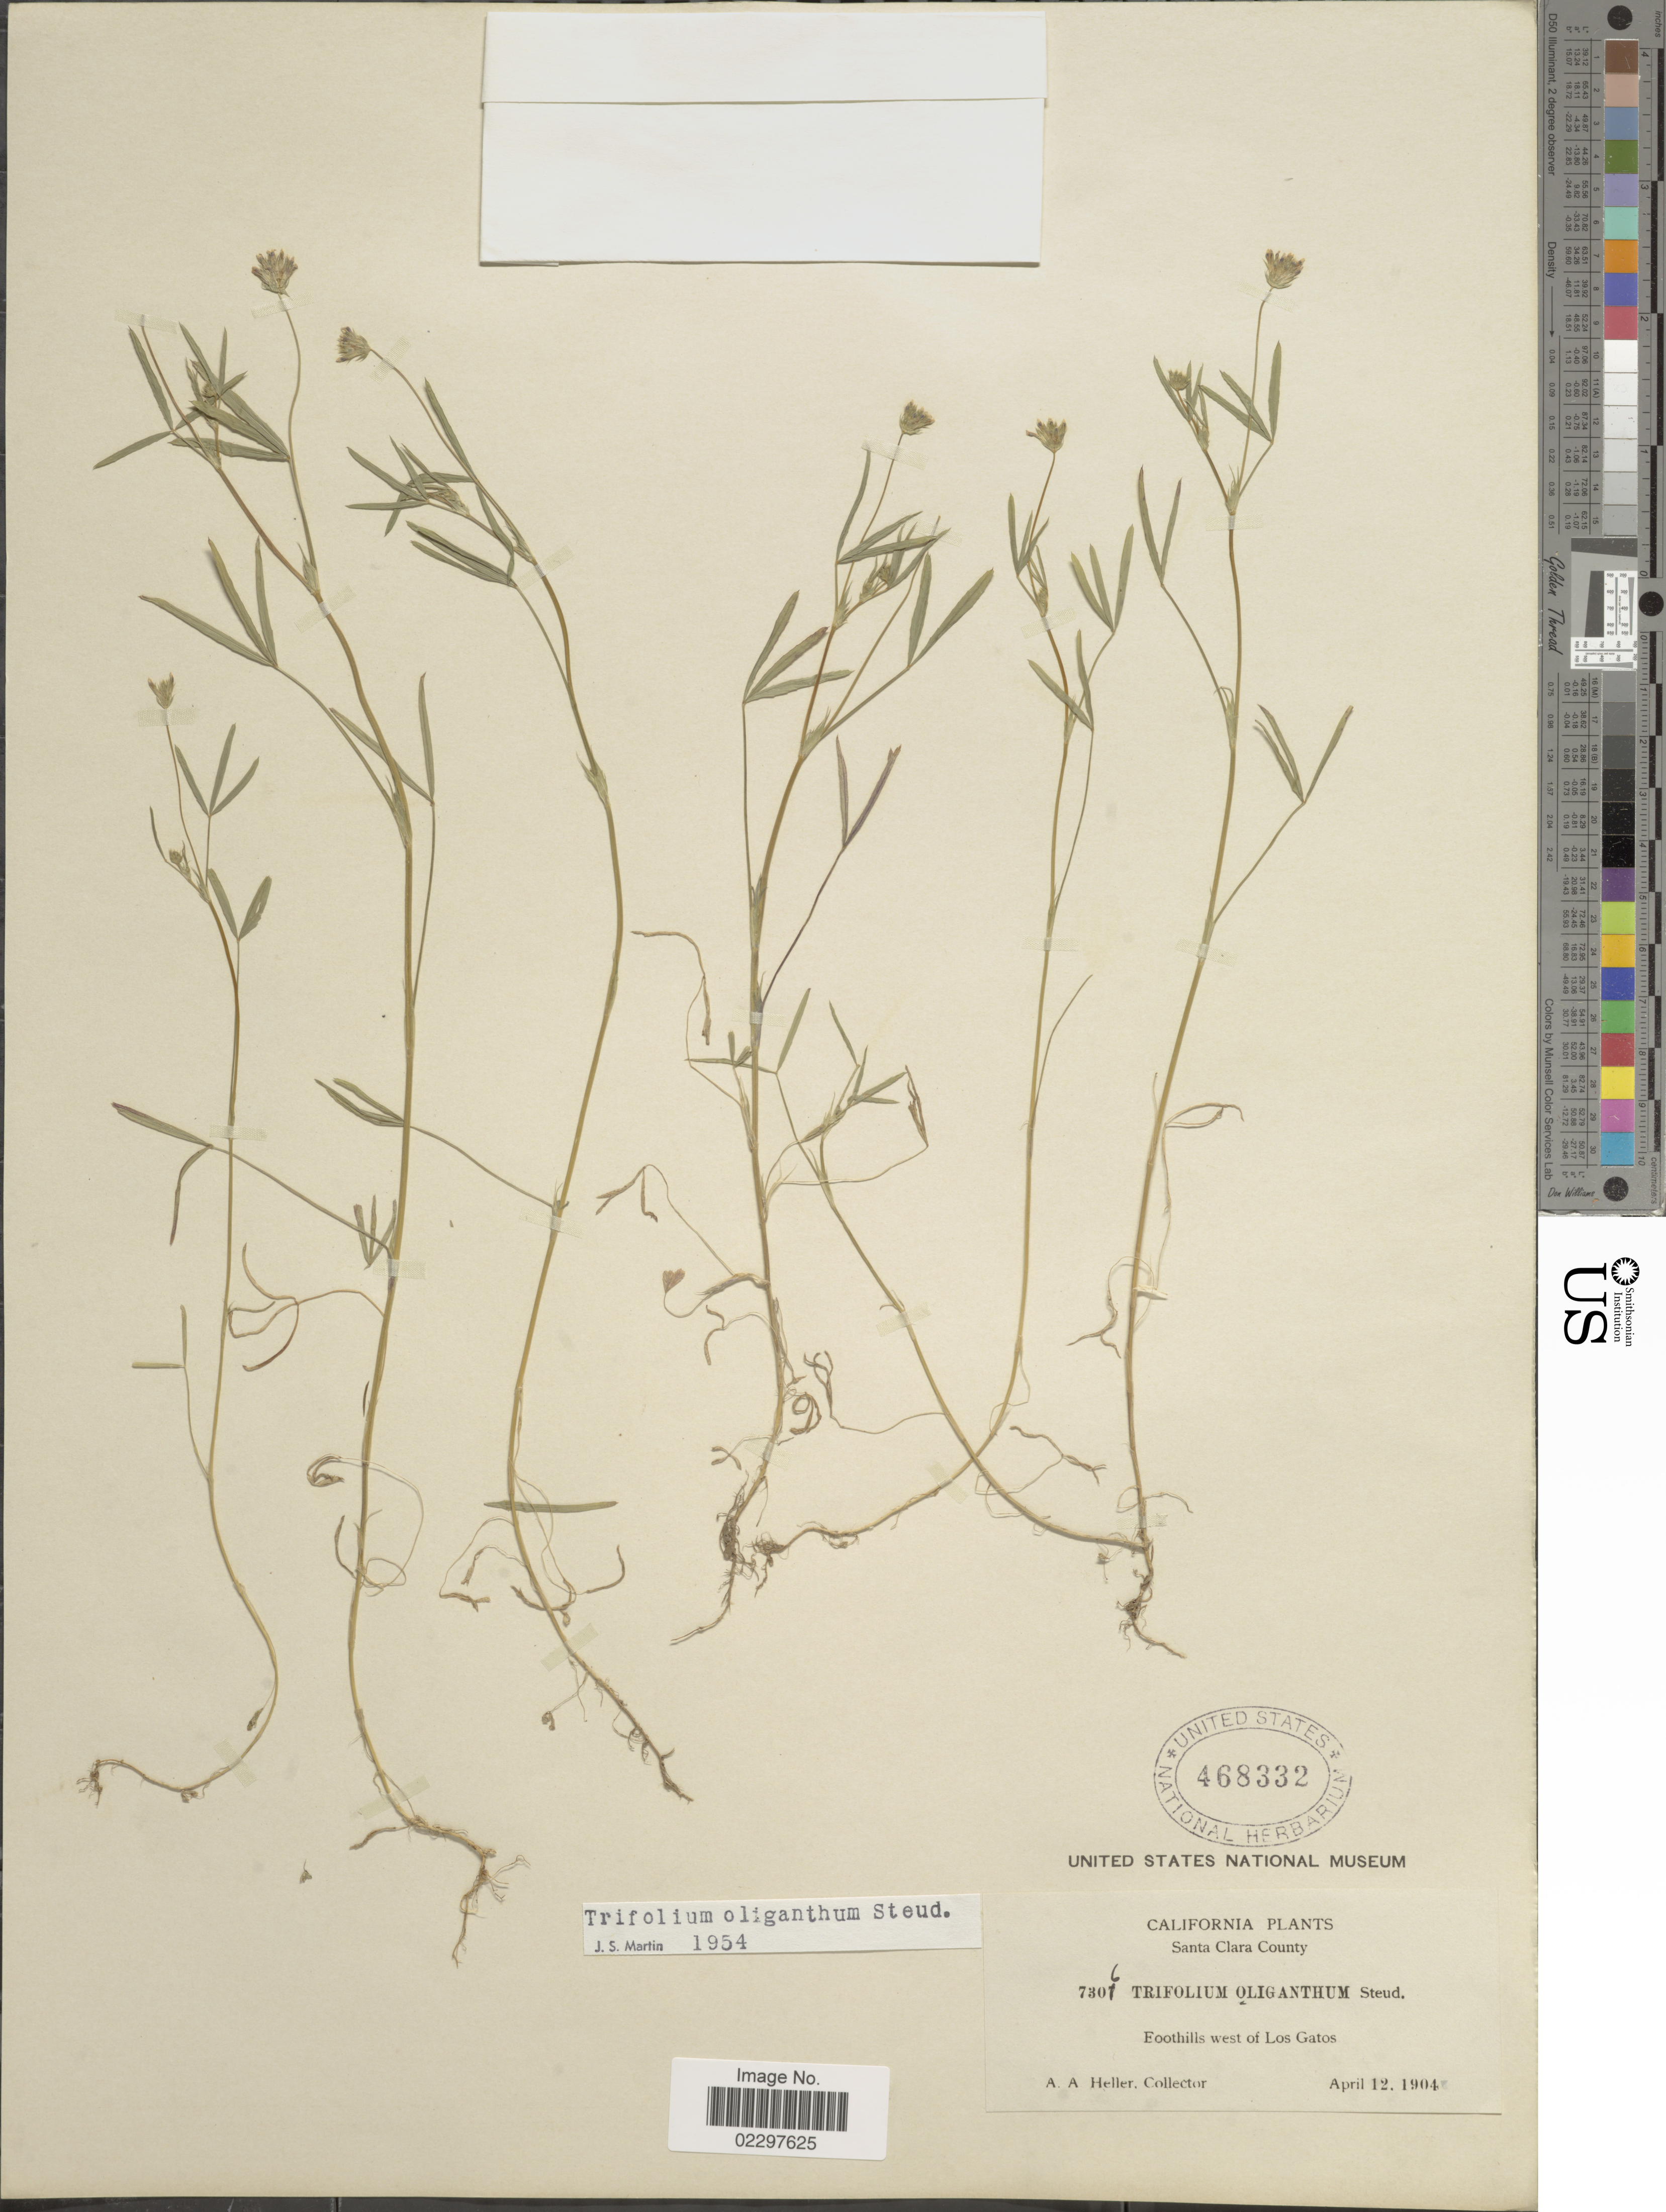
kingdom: Plantae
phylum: Tracheophyta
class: Magnoliopsida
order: Fabales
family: Fabaceae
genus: Trifolium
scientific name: Trifolium oliganthum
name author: Steud.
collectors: A. A. Heller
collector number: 7306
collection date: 1904-04-12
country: United States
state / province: California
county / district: Santa Clara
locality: Santa Clara County, Foothills west of Los Gatos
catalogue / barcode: US 468332